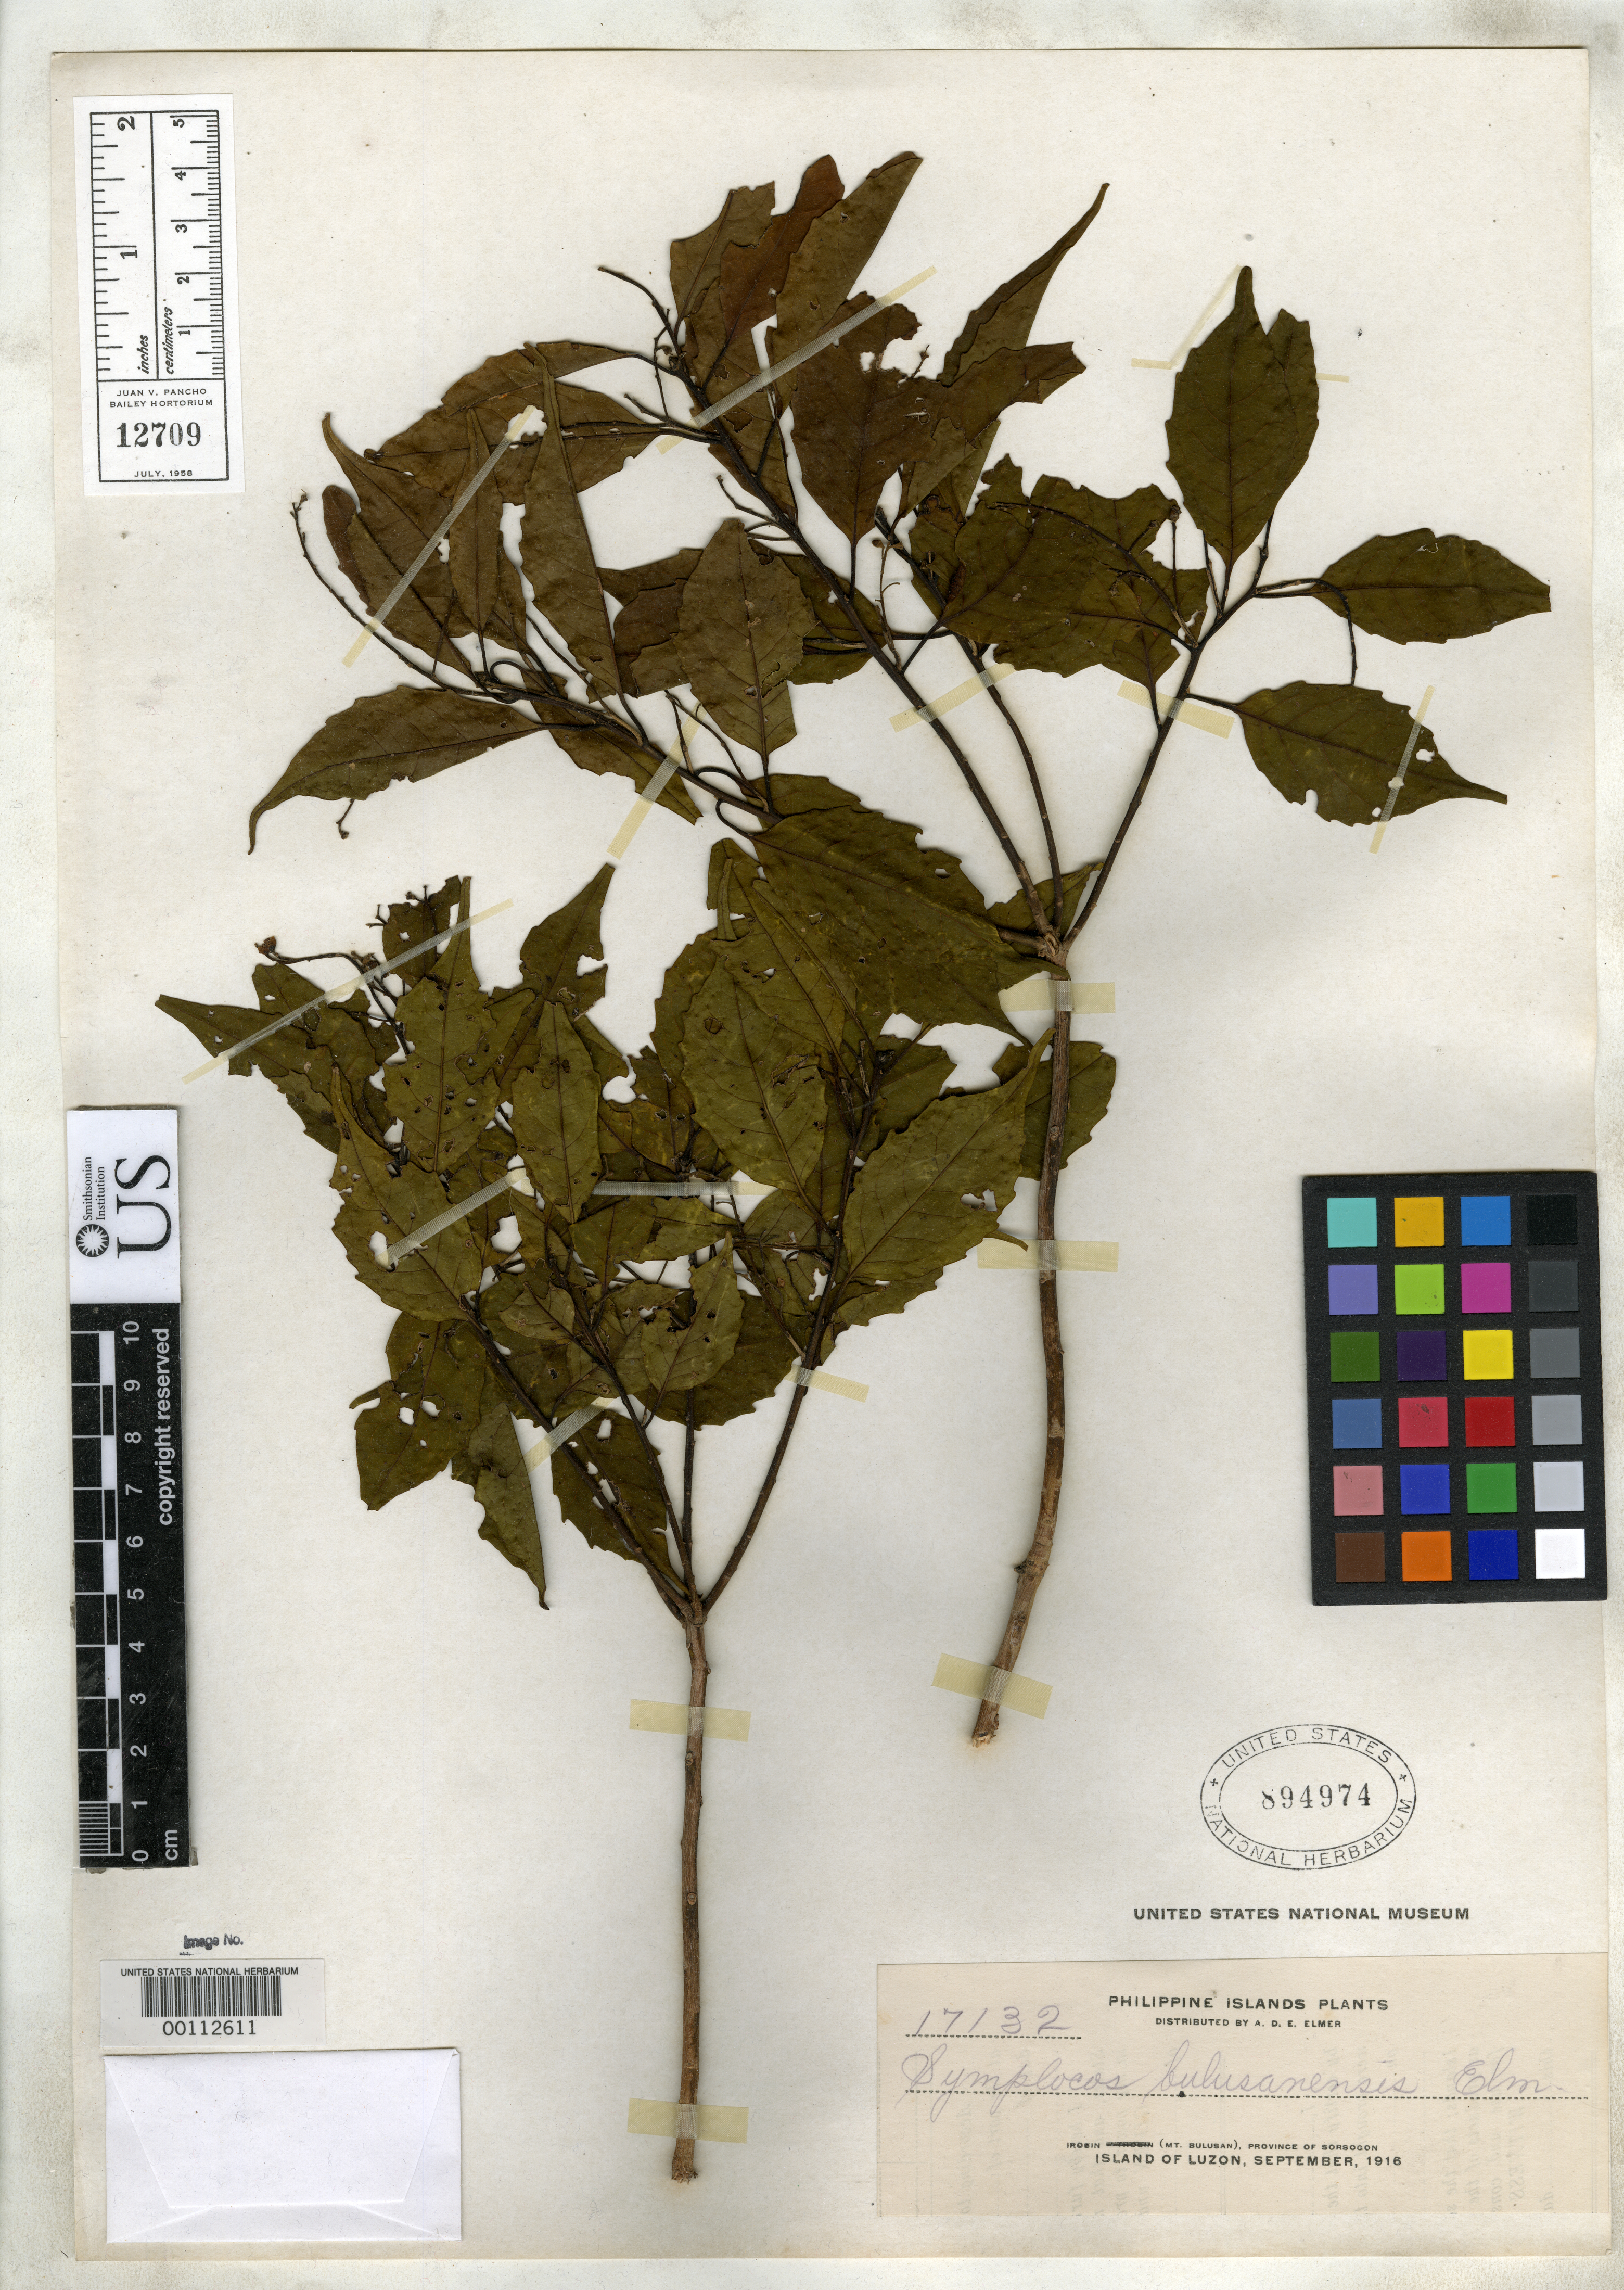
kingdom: Plantae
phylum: Tracheophyta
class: Magnoliopsida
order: Ericales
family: Symplocaceae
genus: Symplocos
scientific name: Symplocos bulusanensis Elmer, nom. inval.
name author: Elmer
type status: Voucher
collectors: A. D. E. Elmer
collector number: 17132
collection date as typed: Sep 1916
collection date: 1916-09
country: Philippines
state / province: Bicol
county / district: Sorsogon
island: Luzon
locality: Irosin (Mt. Bulusan).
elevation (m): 381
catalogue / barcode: US 894974